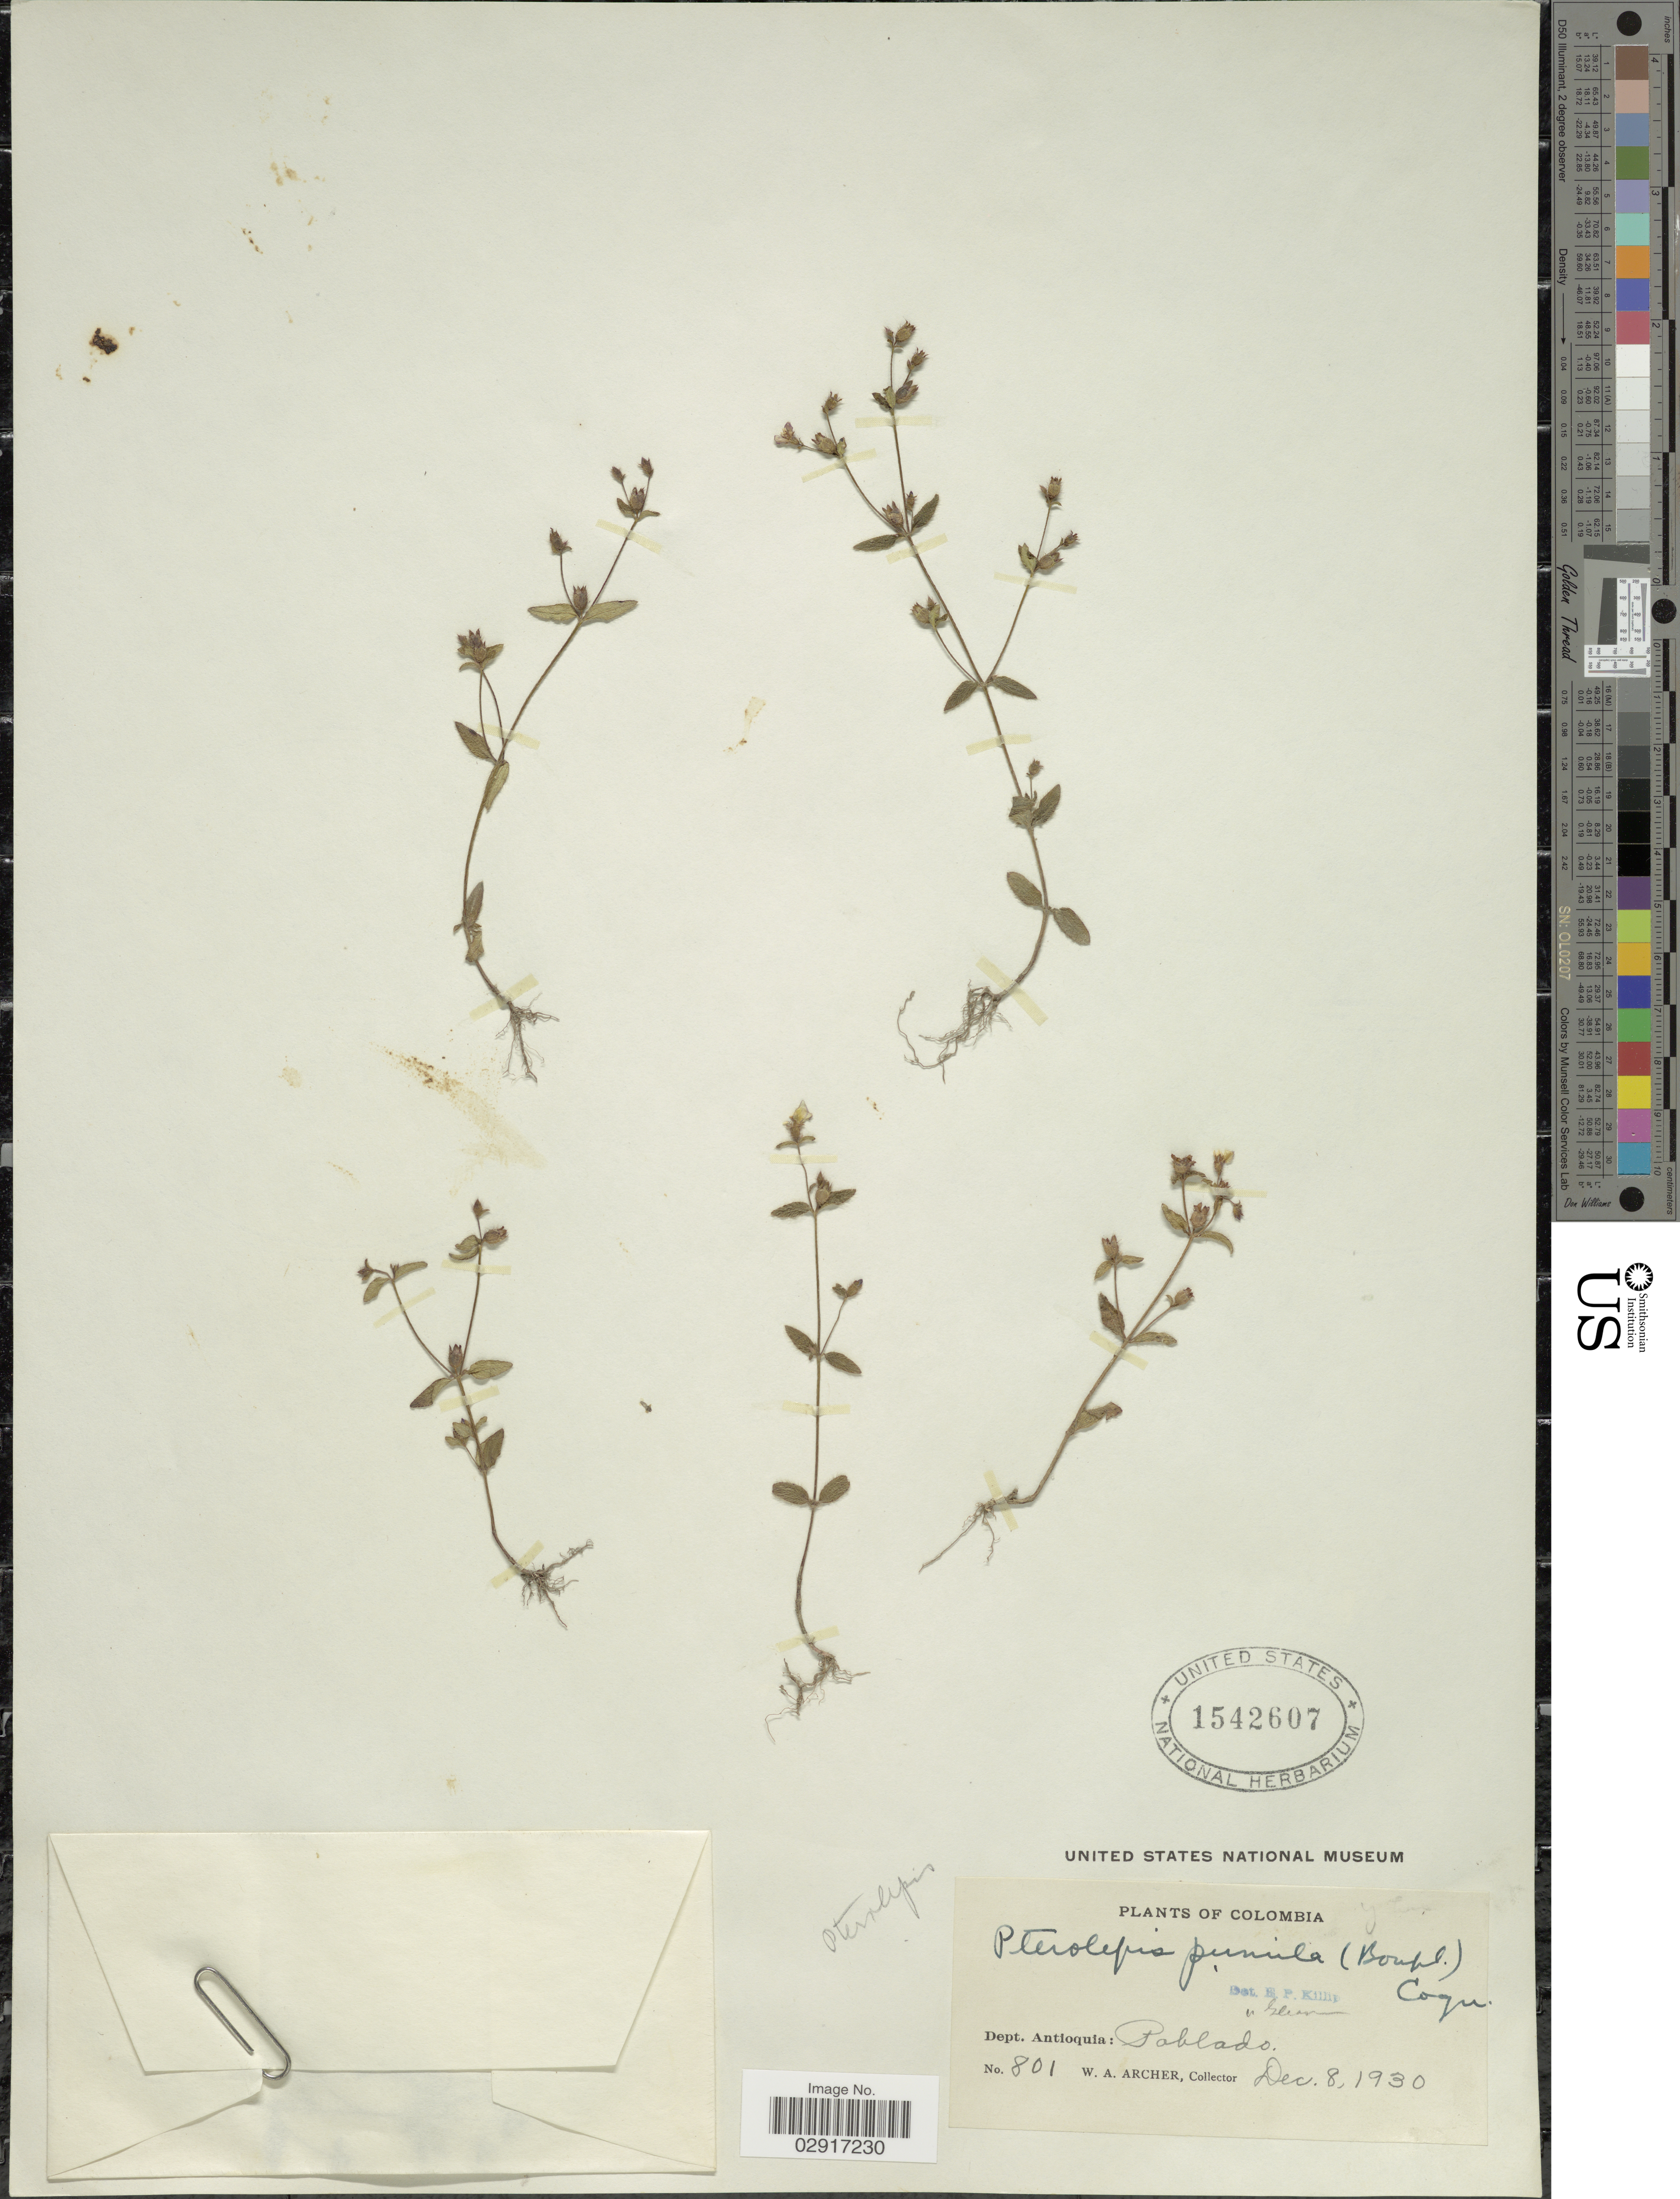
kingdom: Plantae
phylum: Tracheophyta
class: Magnoliopsida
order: Myrtales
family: Melastomataceae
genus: Pterolepis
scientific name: Pterolepis pumila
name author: (Bonpl.) DC. ex Crueg.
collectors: W. Archer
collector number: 8001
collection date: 1930-12-08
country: Colombia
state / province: Antioquia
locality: Dept. Antioquia: Pablado.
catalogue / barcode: US 1542607